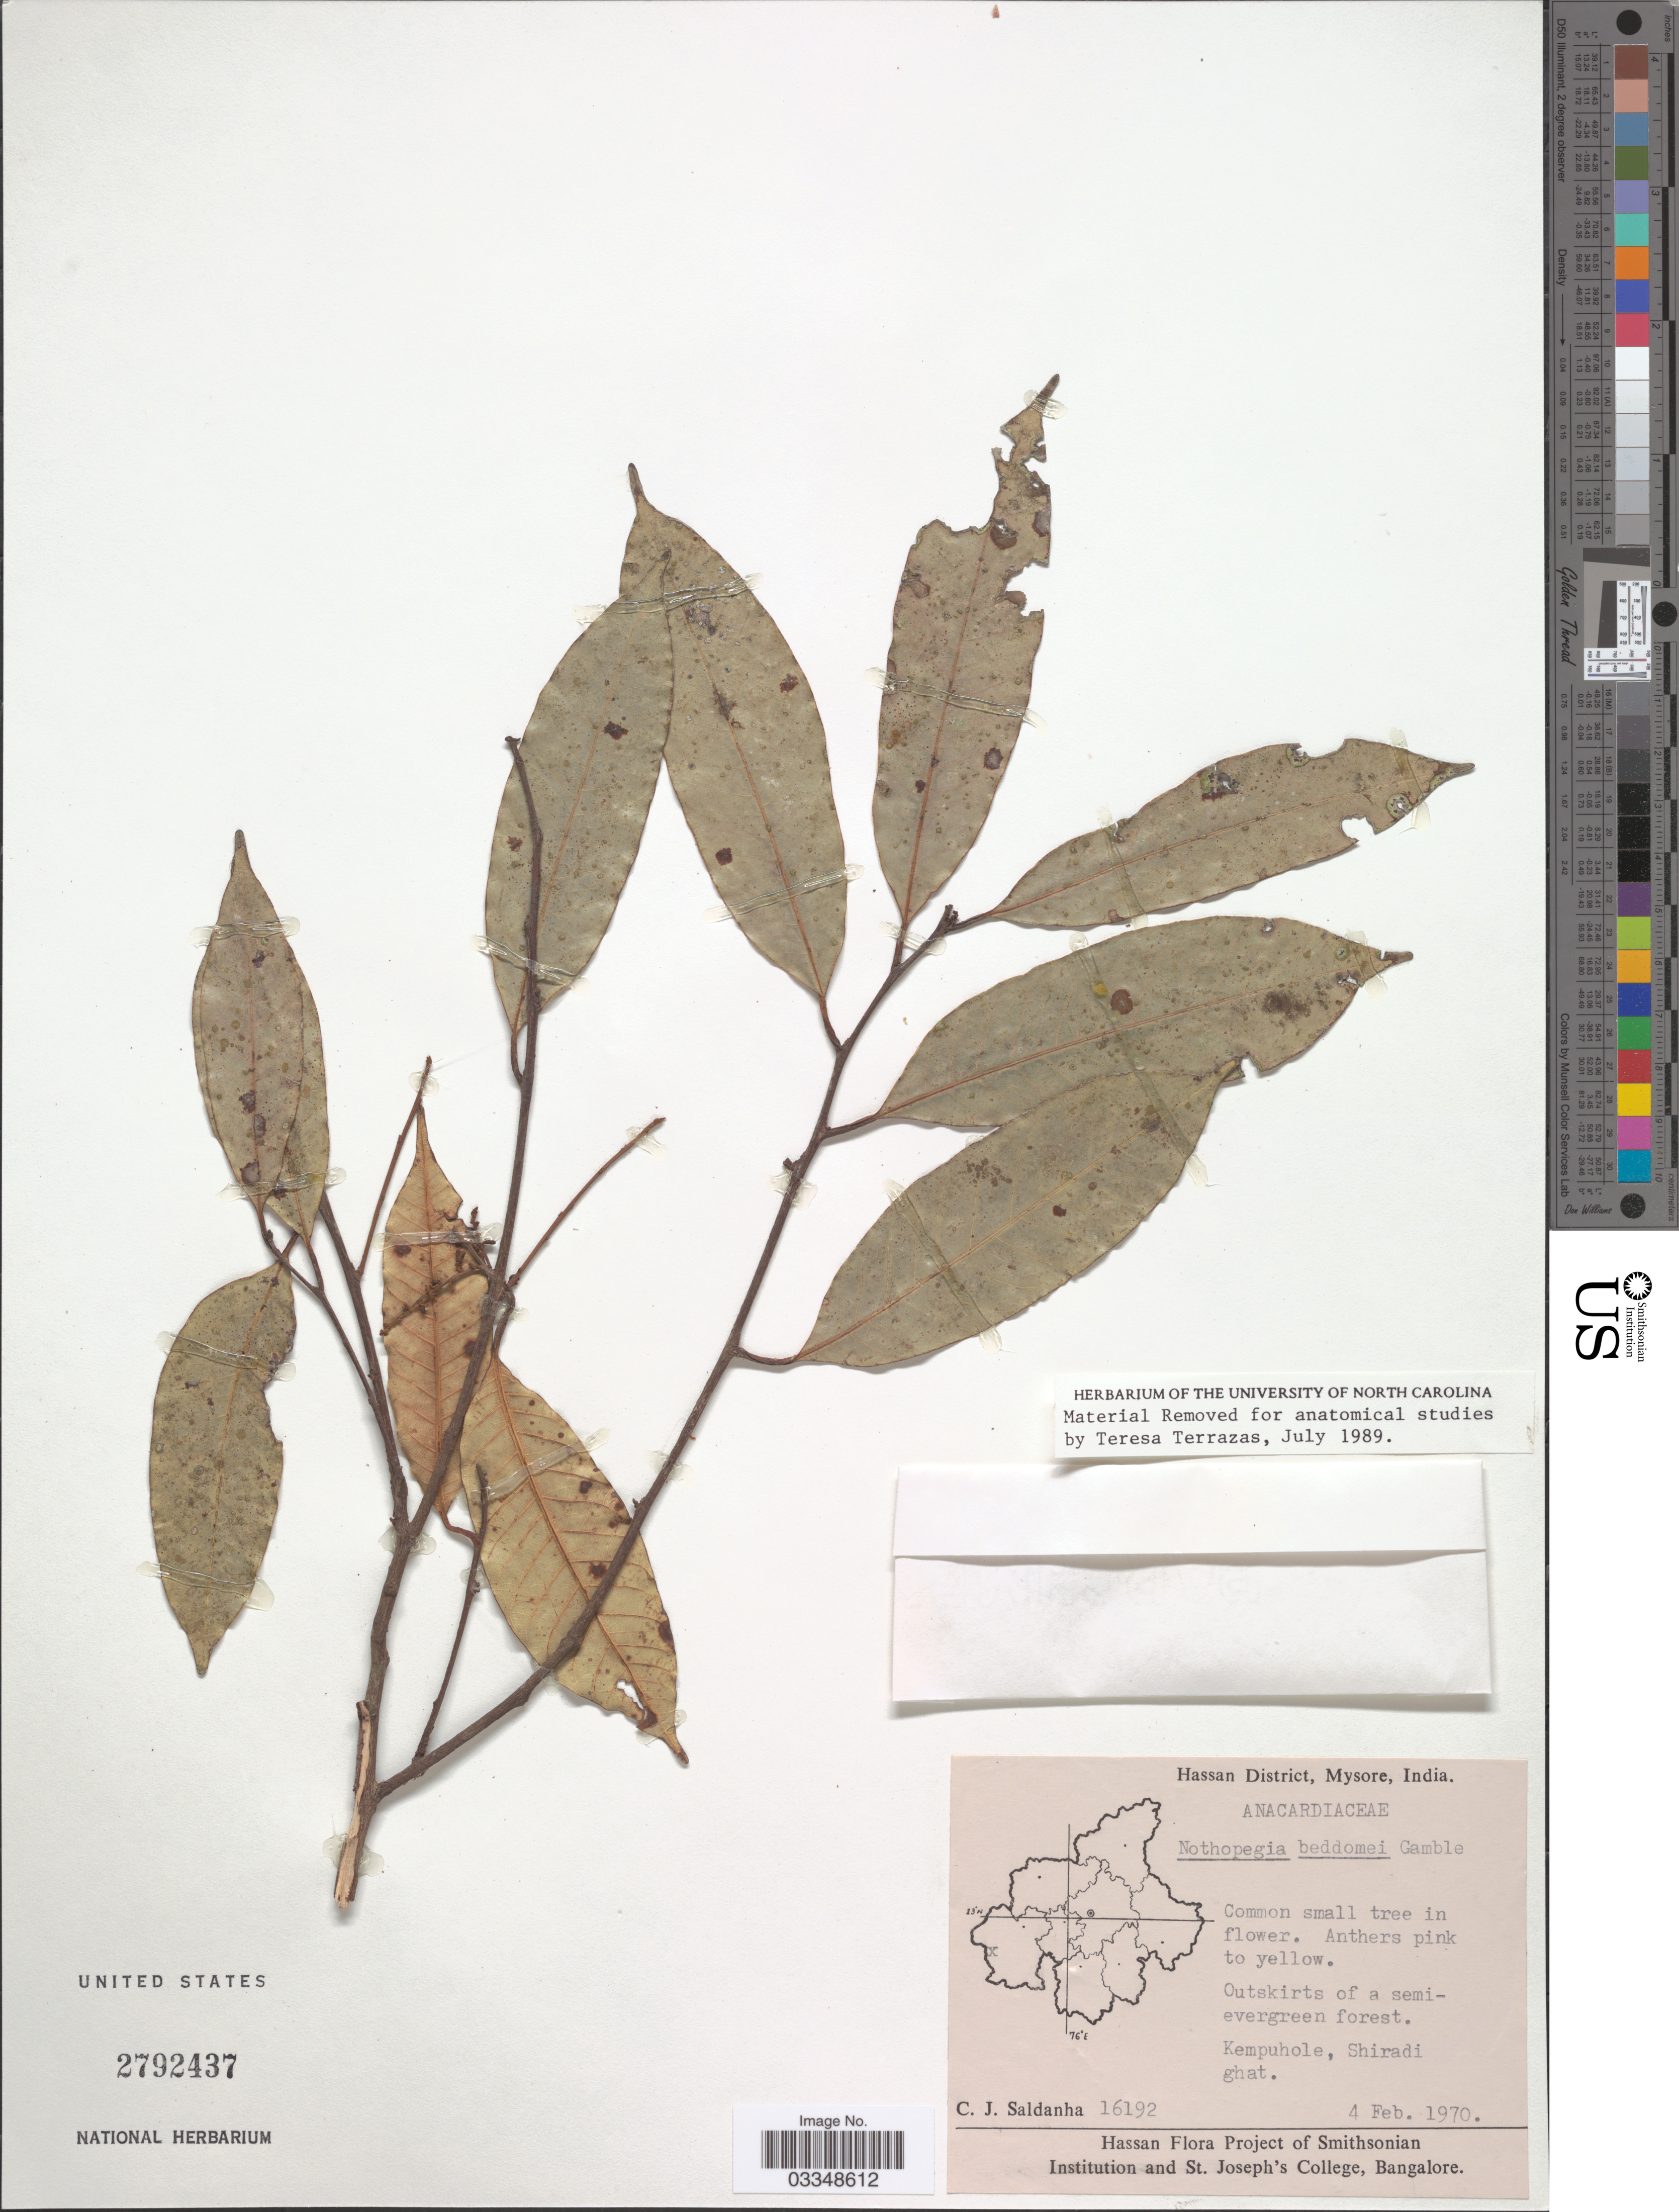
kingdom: Plantae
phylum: Tracheophyta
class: Magnoliopsida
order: Sapindales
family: Anacardiaceae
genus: Nothopegia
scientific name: Nothopegia beddomei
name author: Gamble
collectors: C. J. Saldanha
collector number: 16192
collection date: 1970-02-04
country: India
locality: Hassan District, Mysore. Kempuhole, Shiradi ghat.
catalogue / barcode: US 2792437